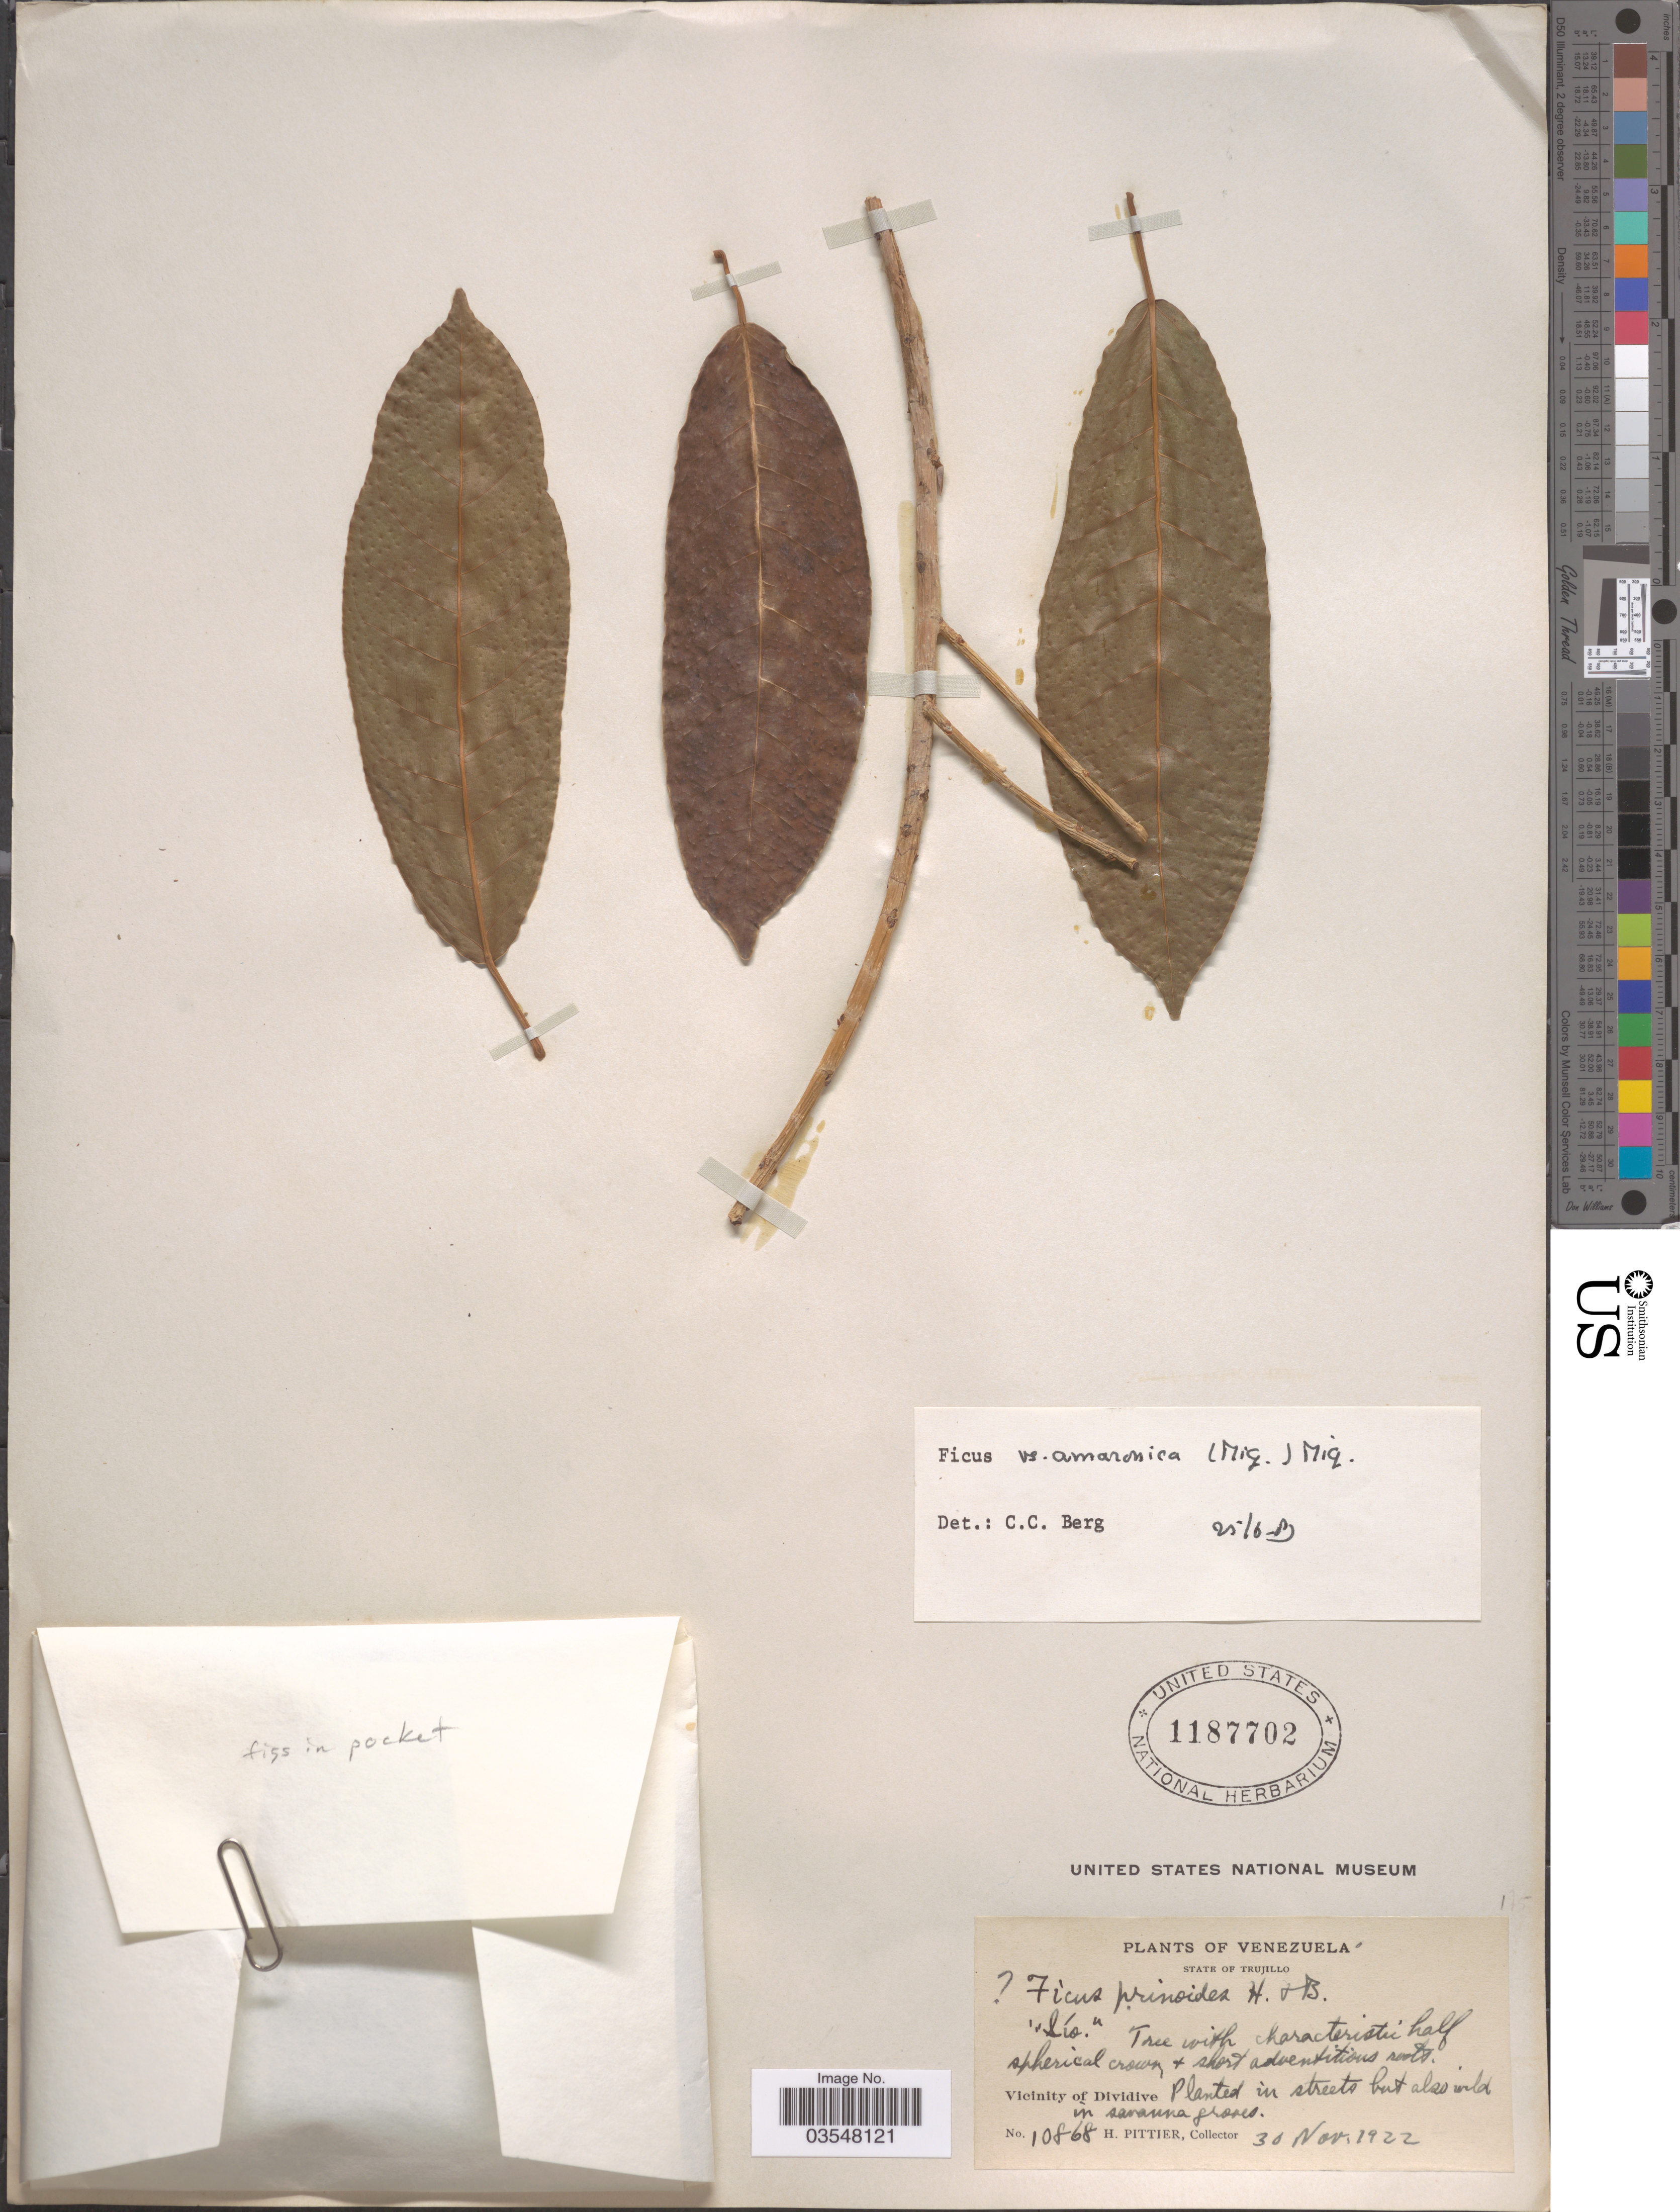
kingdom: Plantae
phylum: Tracheophyta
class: Magnoliopsida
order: Rosales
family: Moraceae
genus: Ficus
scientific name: Ficus amazonica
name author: (Miq.) Miq.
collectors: H. F. Pittier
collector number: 10868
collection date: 1922-11-30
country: Venezuela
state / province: Trujillo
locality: Vicinity of Dividive.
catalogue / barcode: US 1187702